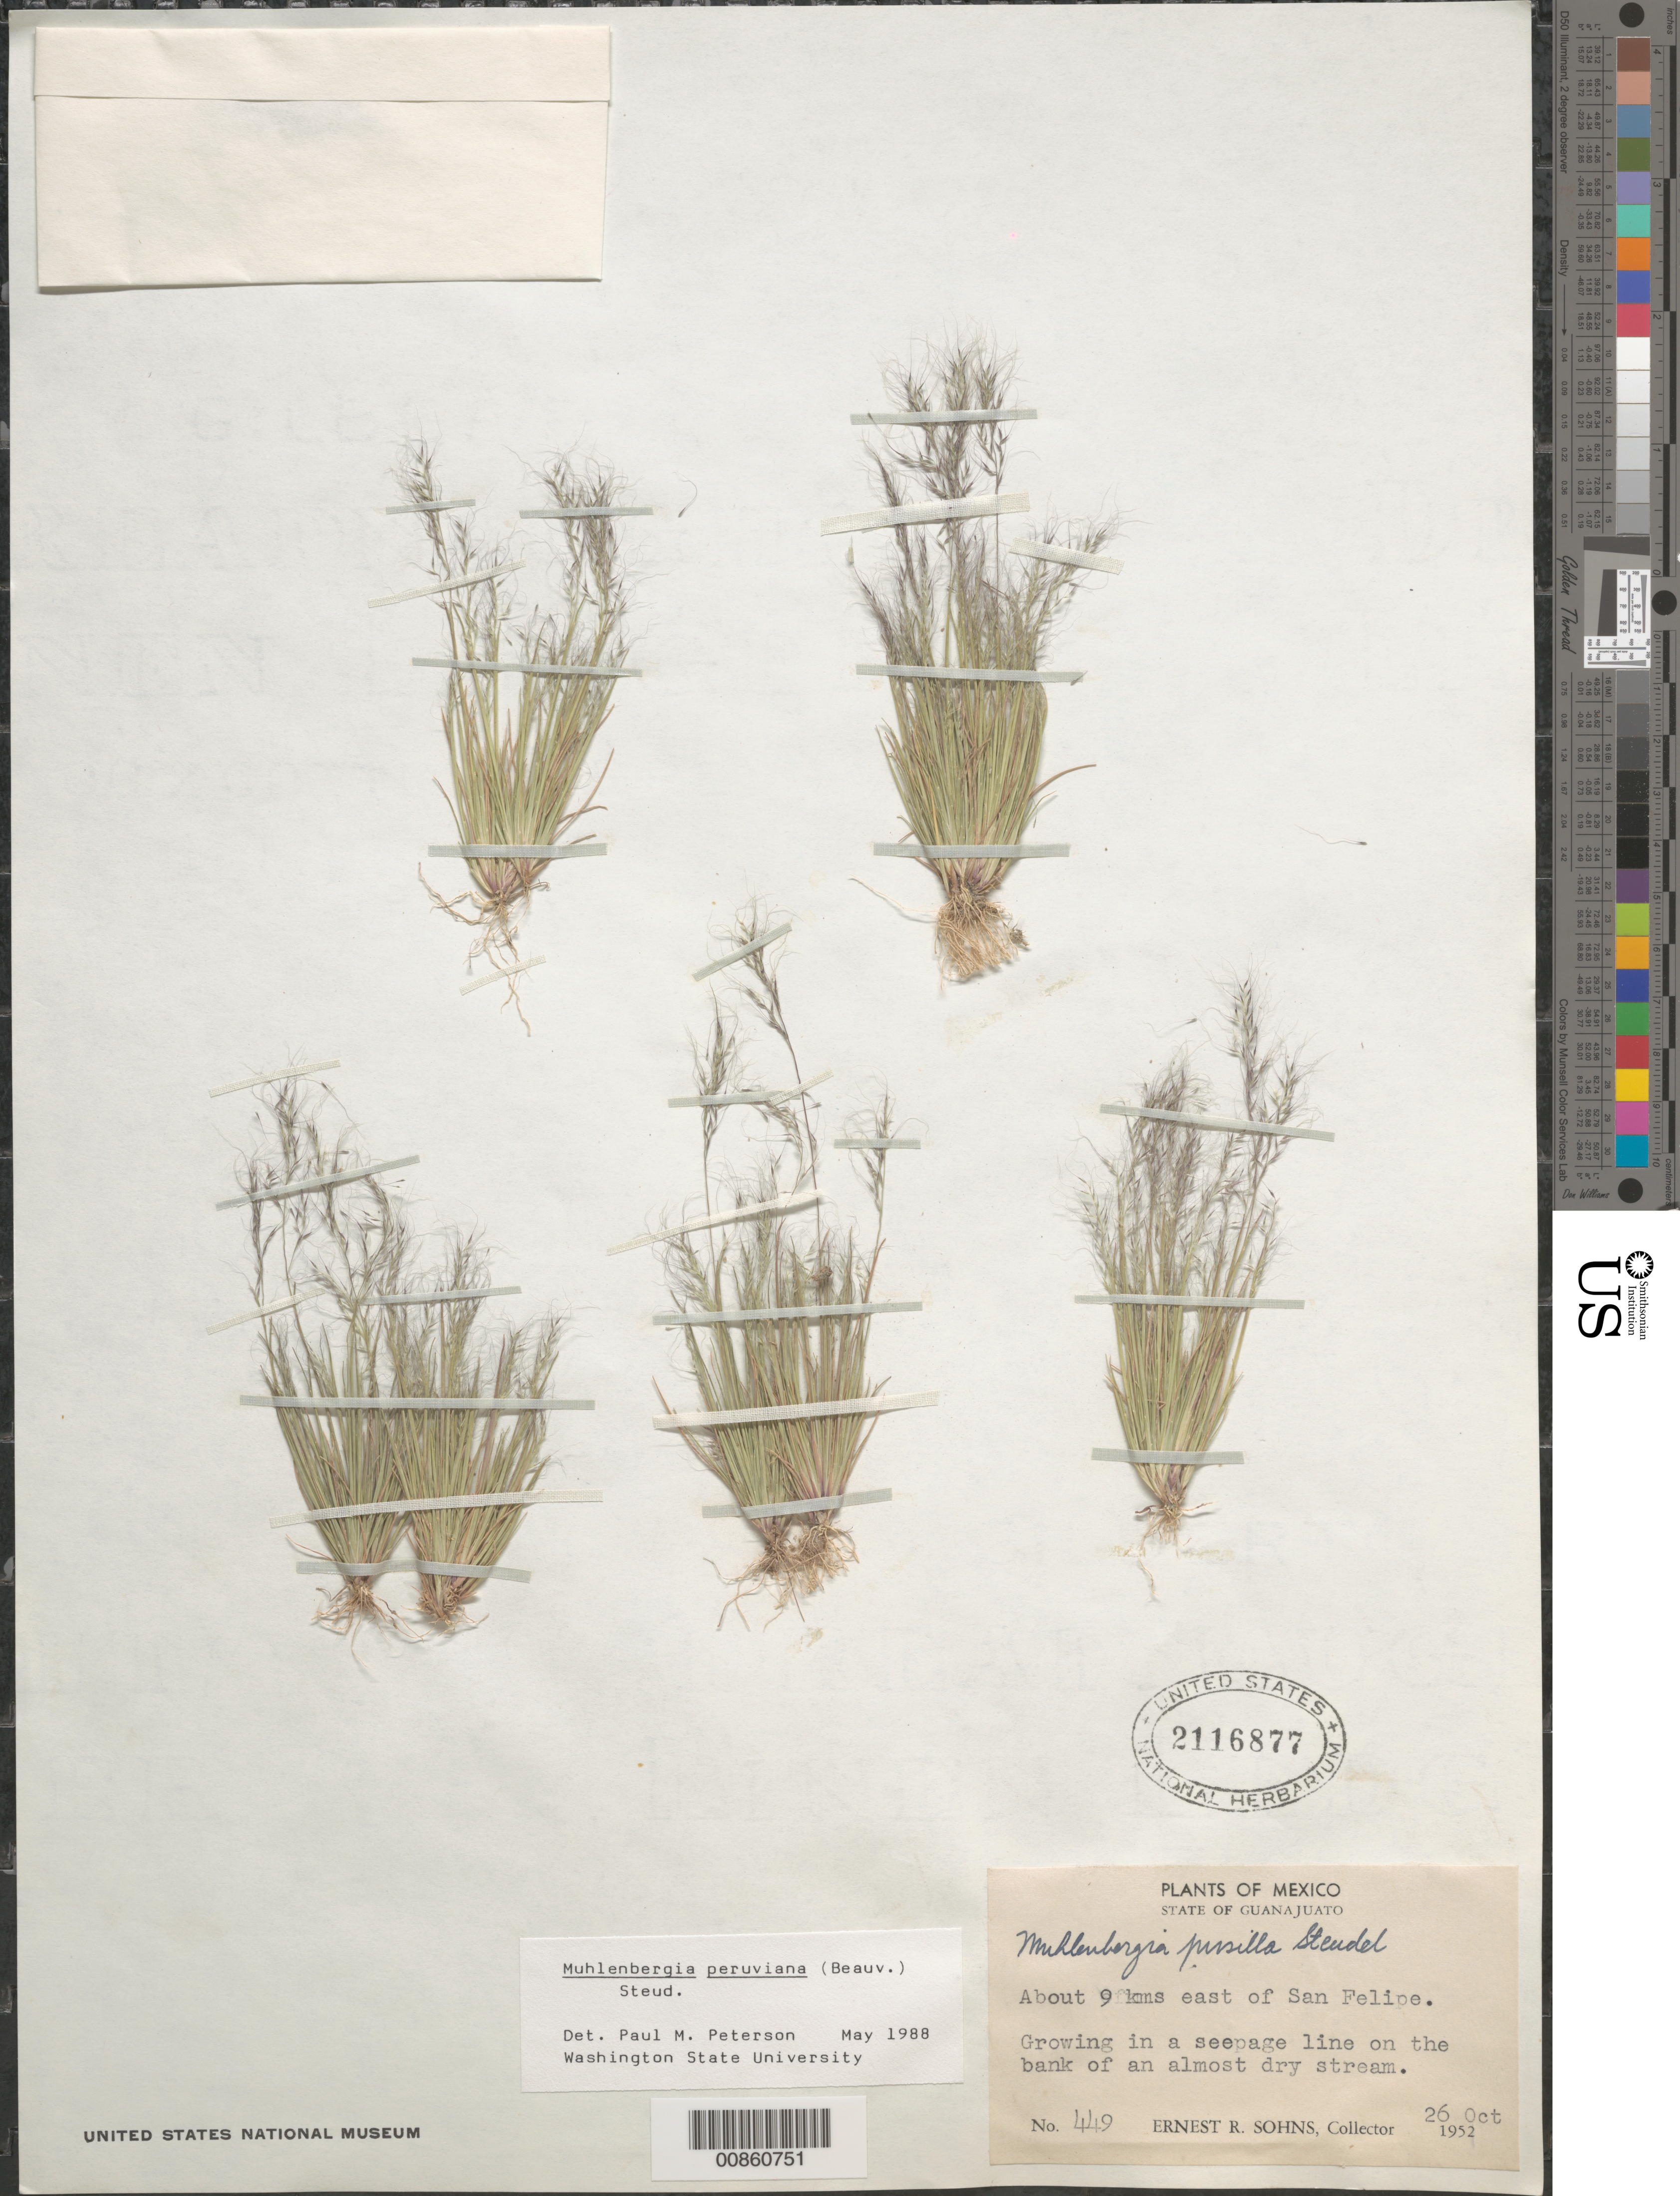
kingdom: Plantae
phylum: Tracheophyta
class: Liliopsida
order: Poales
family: Poaceae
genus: Muhlenbergia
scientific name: Muhlenbergia peruviana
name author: (P. Beauv.) Steud.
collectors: E. R. Sohns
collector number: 449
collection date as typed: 26 Oct 1952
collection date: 1952-10-26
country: Mexico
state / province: Guanajuato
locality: About 9 km E of San Felipe, Gto.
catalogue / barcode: US 2116877